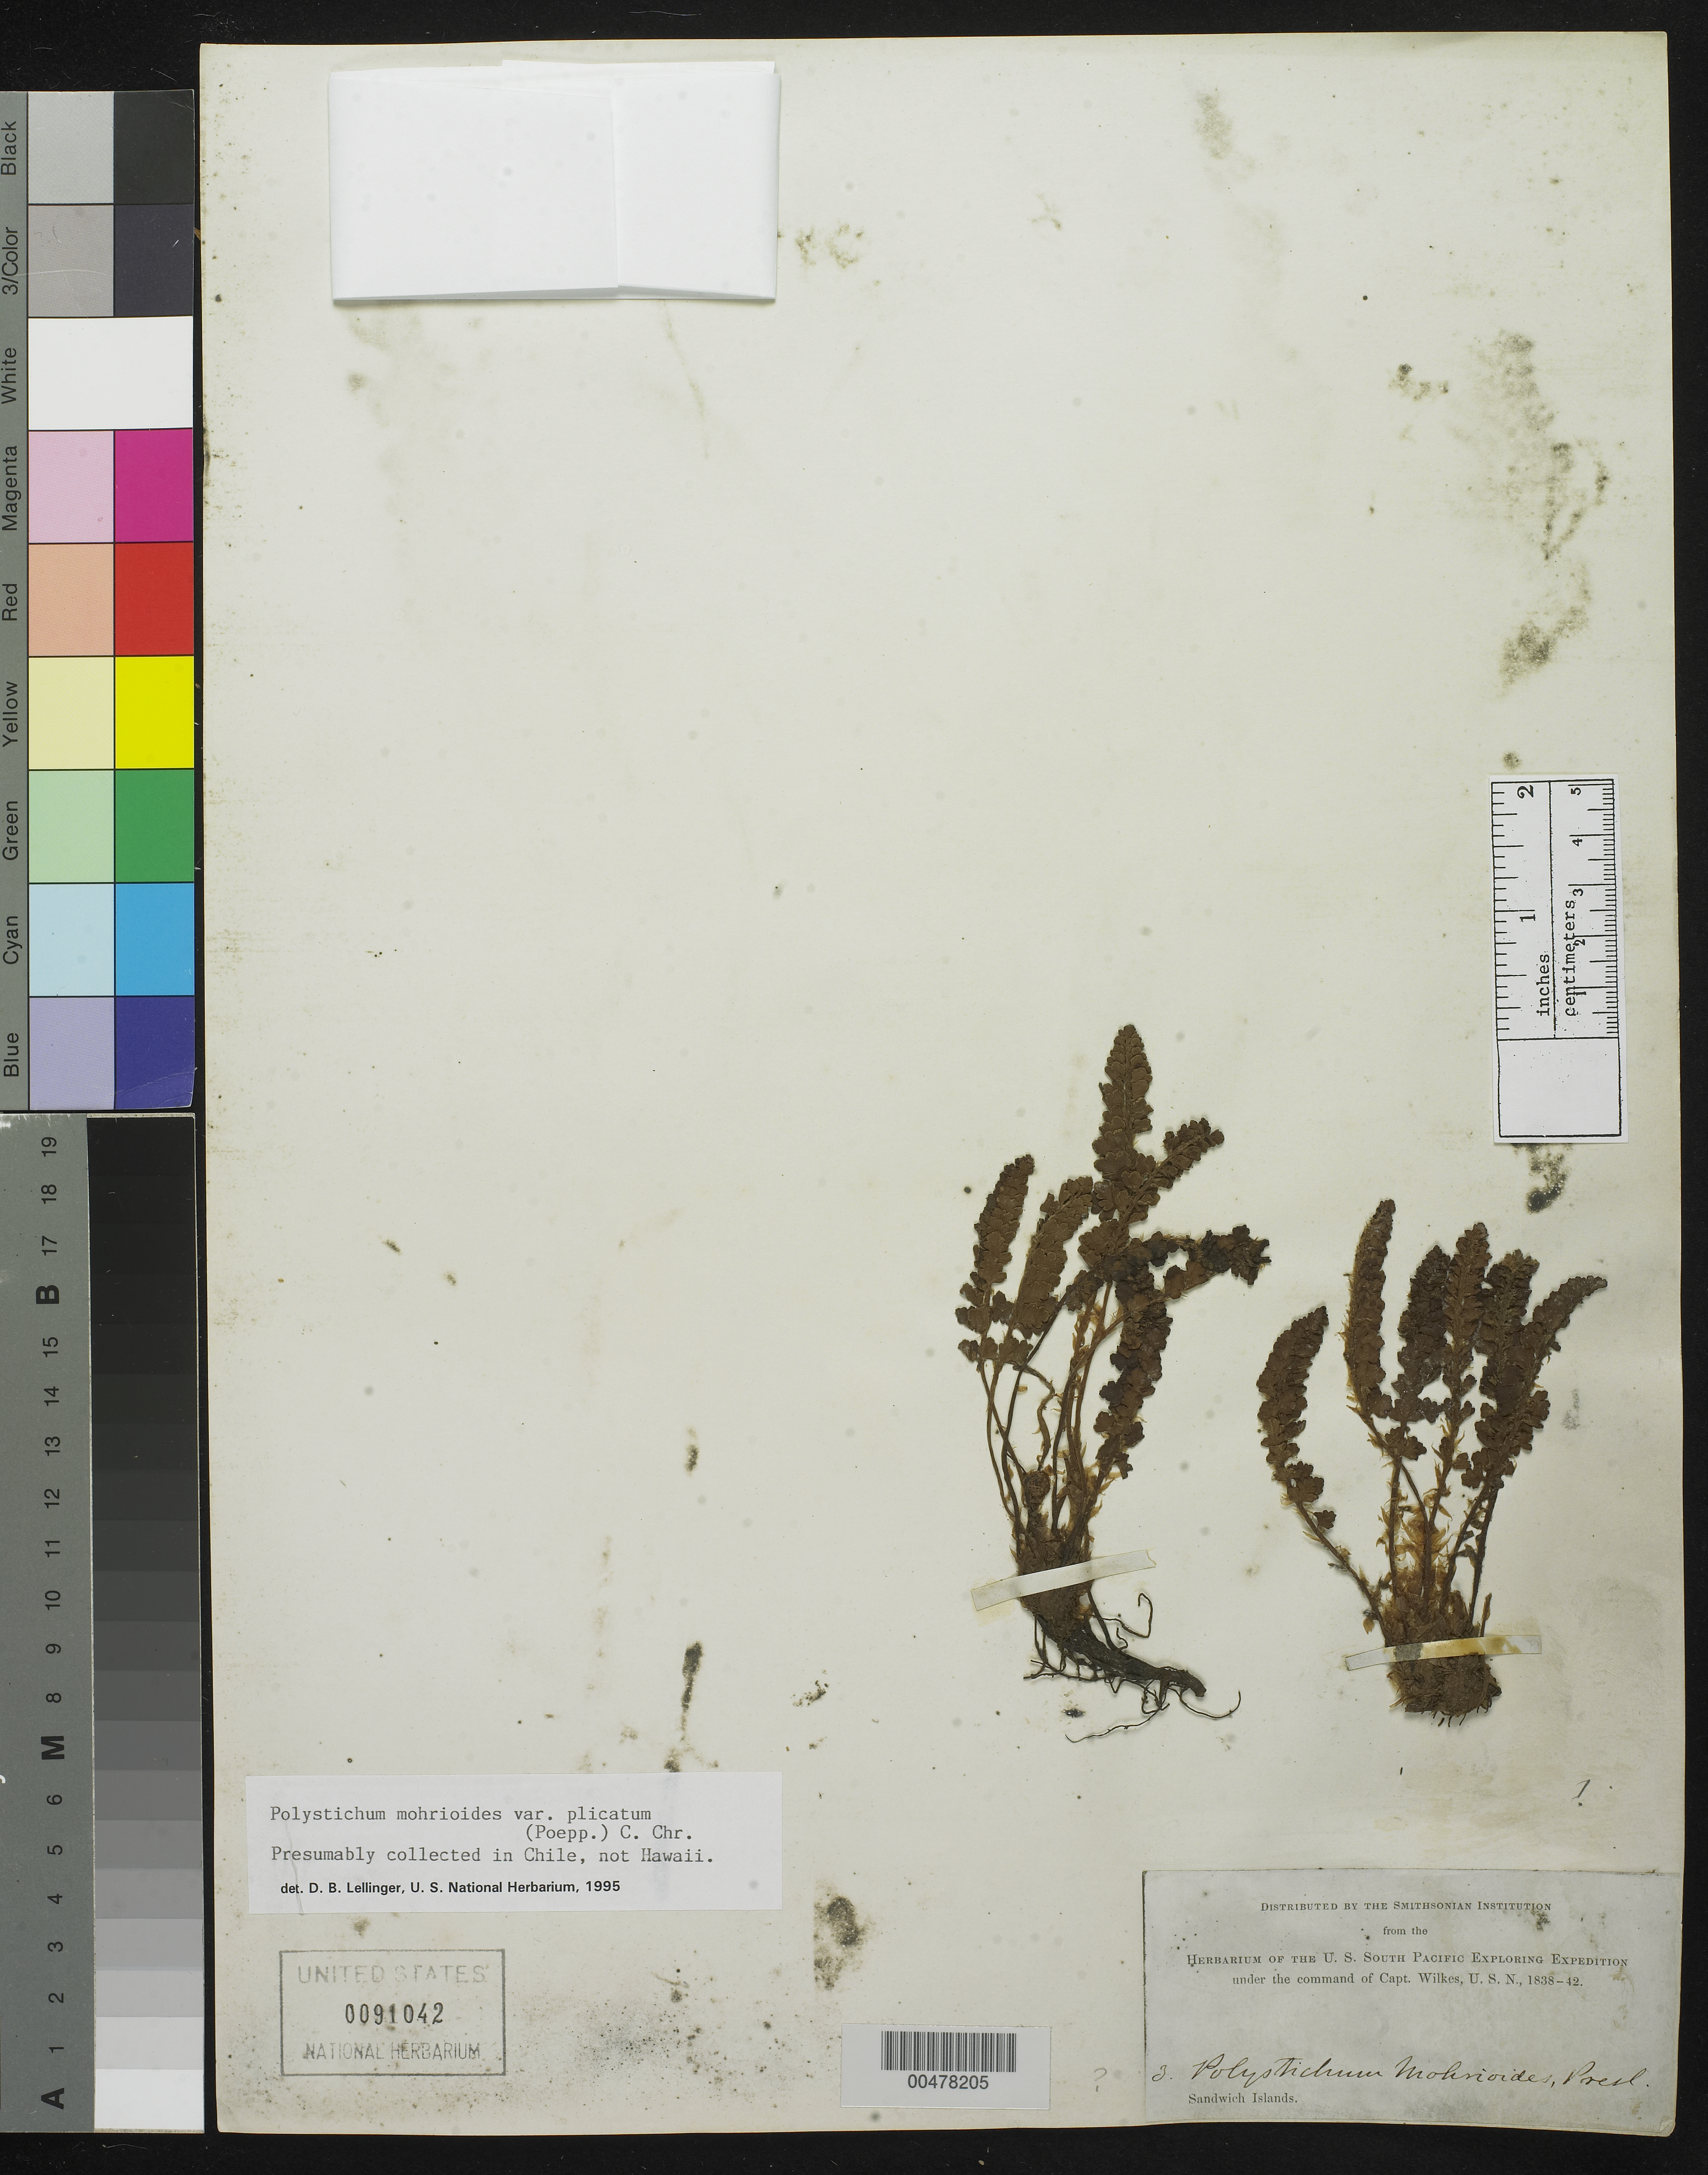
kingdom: Plantae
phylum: Tracheophyta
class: Polypodiopsida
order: Polypodiales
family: Dryopteridaceae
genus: Polystichum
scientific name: Polystichum mohrioides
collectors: Wilkes Explor. Exped.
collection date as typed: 1838 to -- --- 1842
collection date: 1838/1842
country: Chile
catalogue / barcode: US 91042